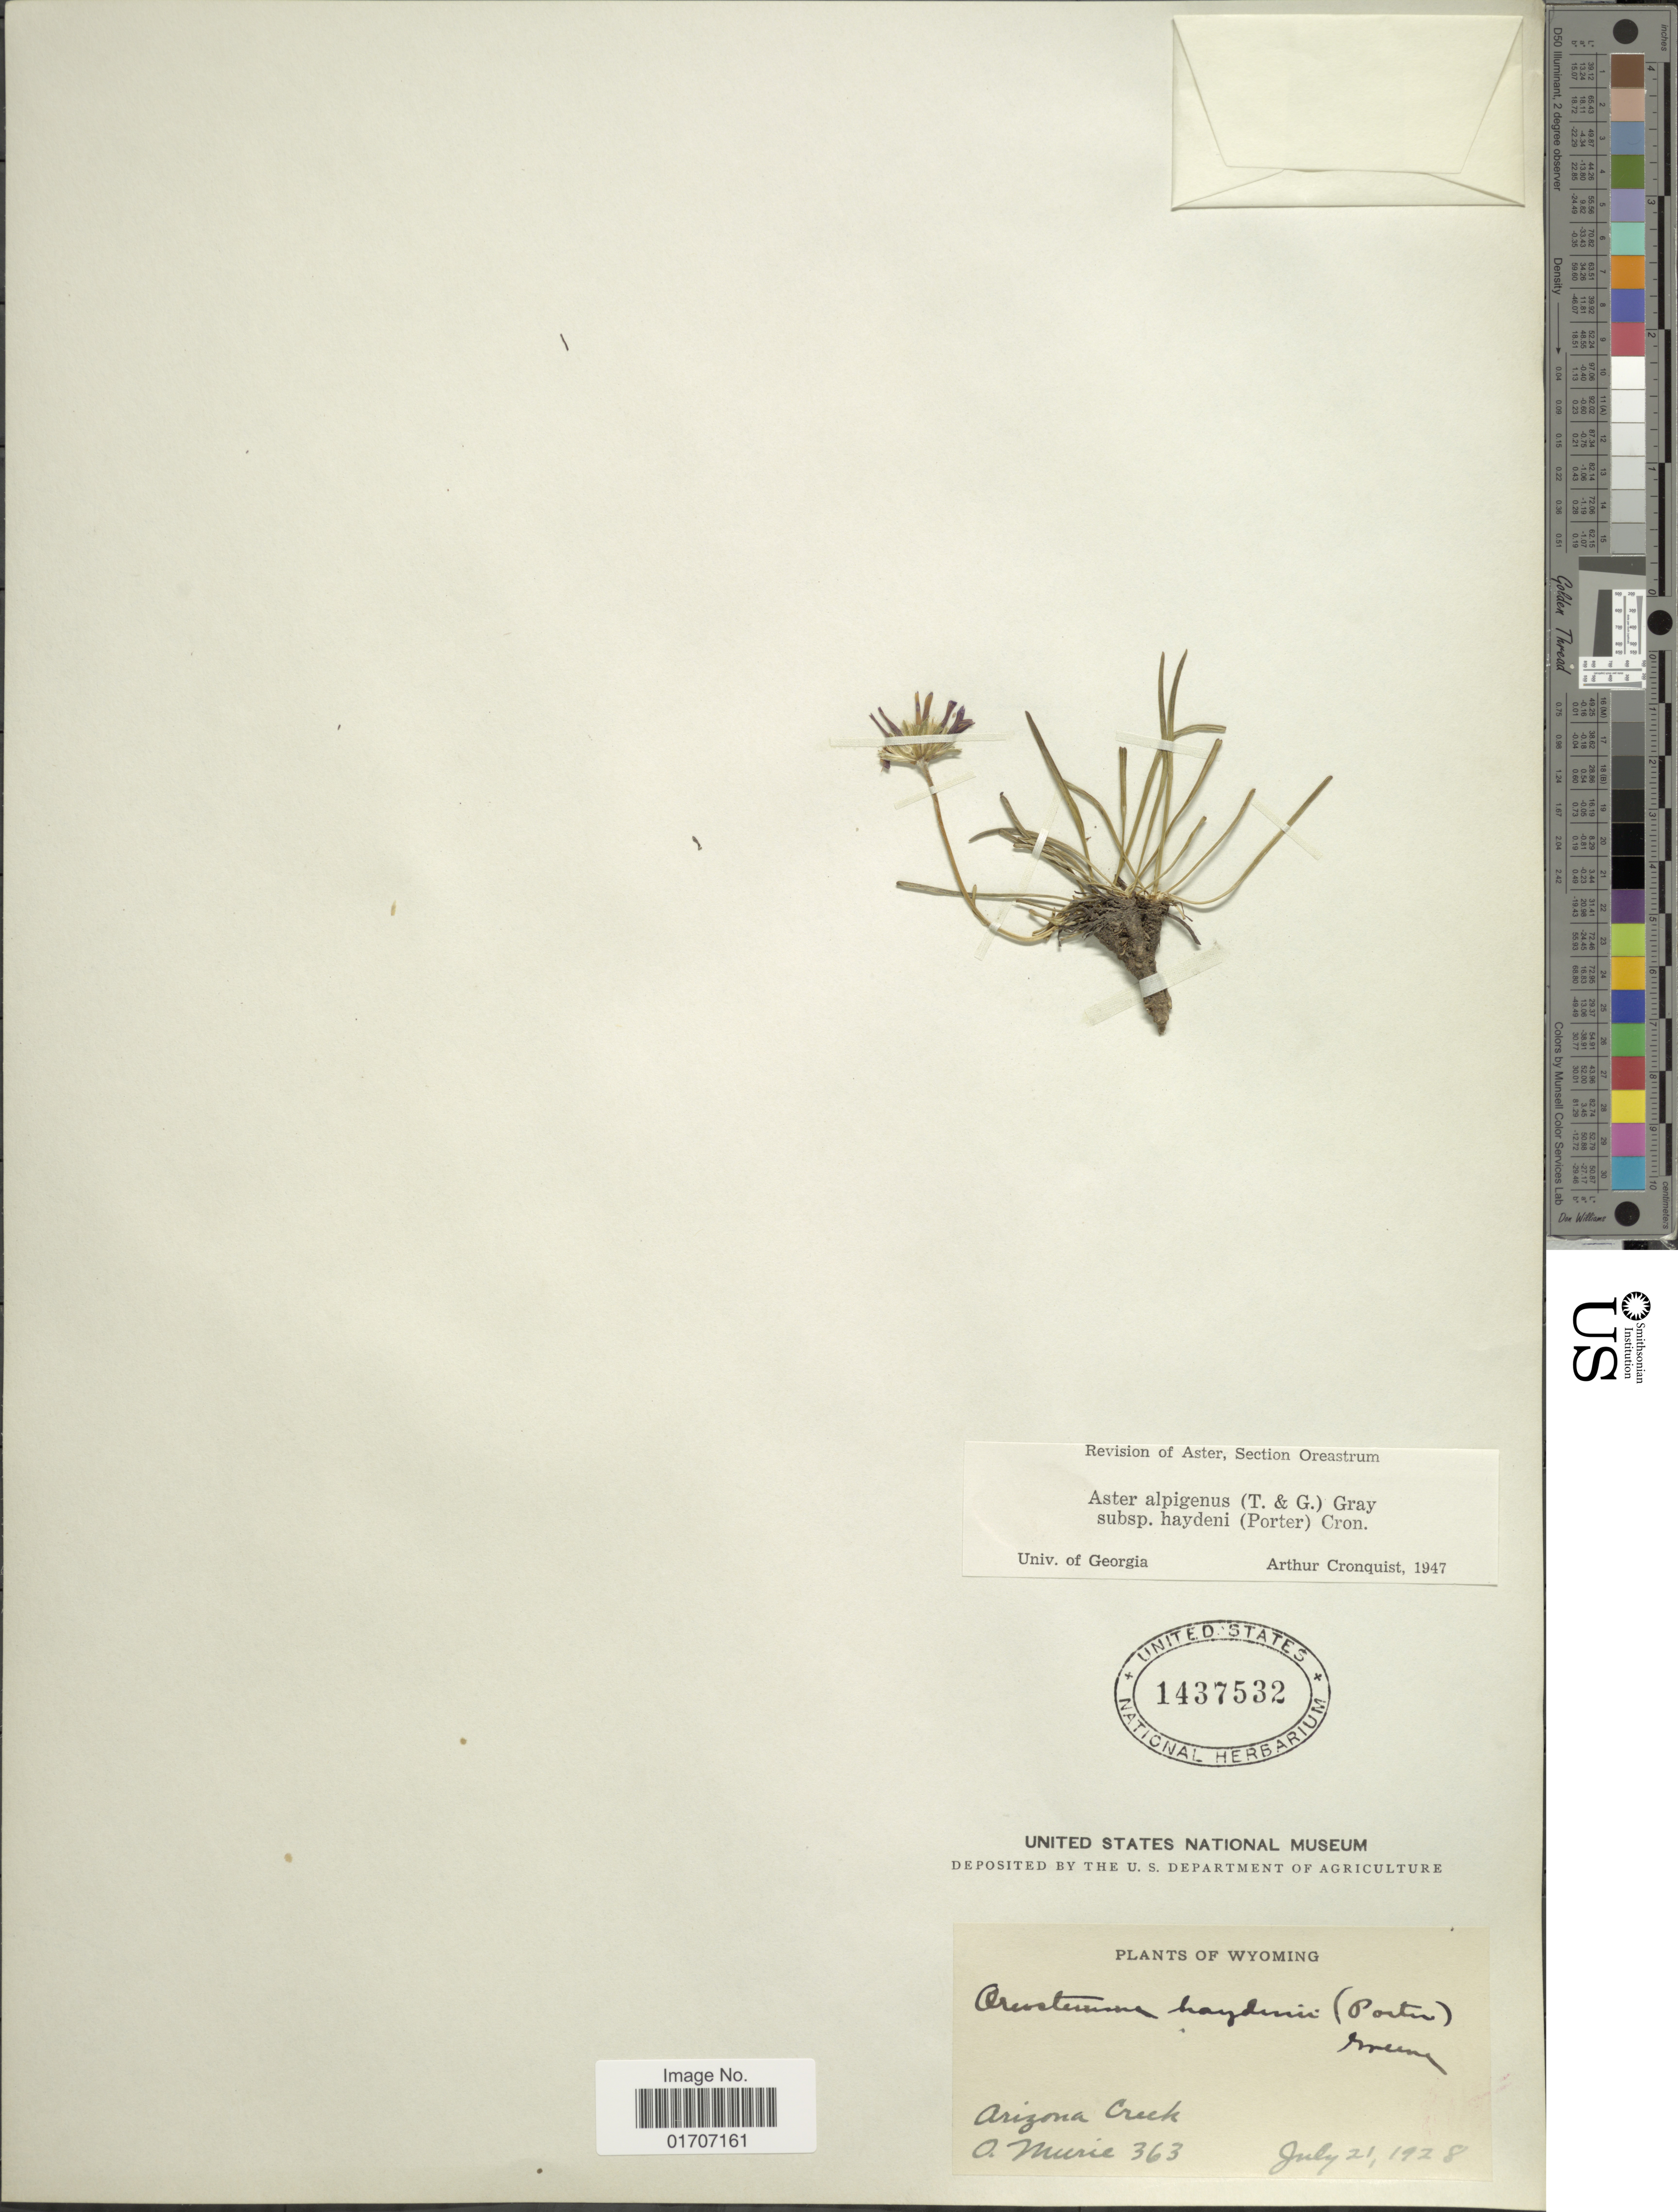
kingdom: Plantae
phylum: Tracheophyta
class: Magnoliopsida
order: Asterales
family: Asteraceae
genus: Oreostemma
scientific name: Oreostemma alpigenum var. haydenii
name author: (Porter) G.L. Nesom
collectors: O. Murie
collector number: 363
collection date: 1928-07-21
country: United States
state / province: Wyoming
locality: Arizona Creek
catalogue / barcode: US 1437532